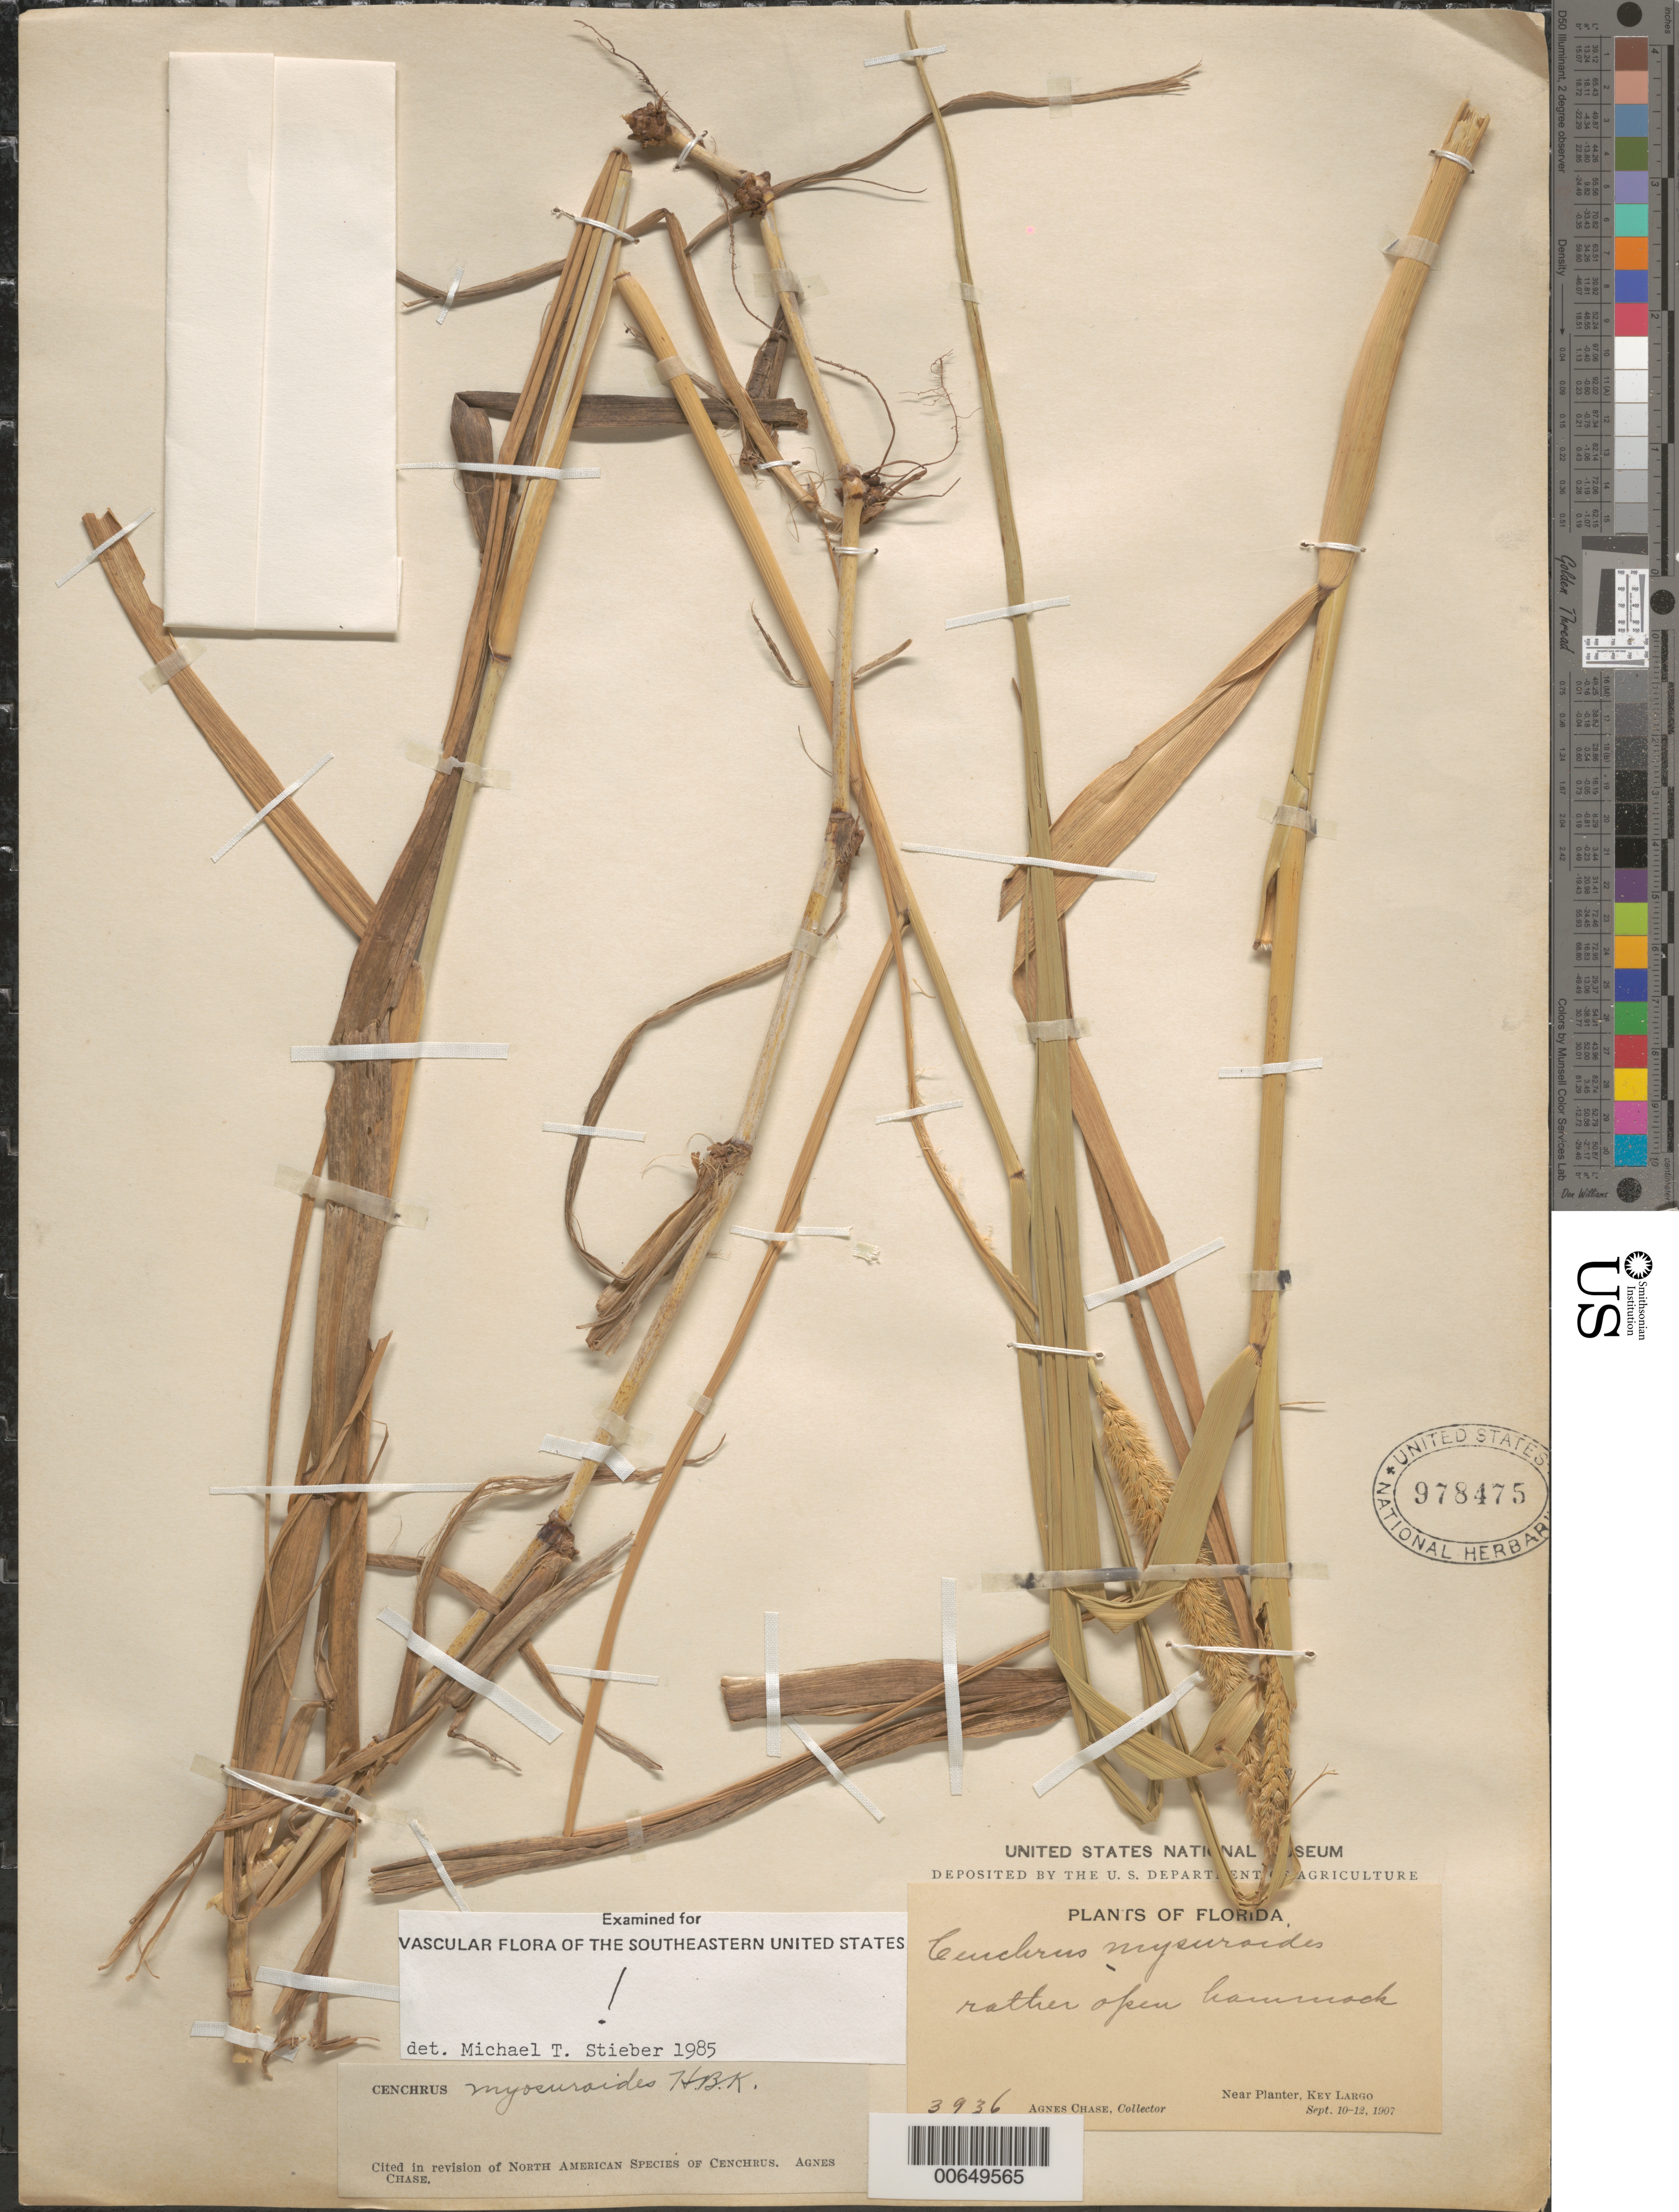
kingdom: Plantae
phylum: Tracheophyta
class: Liliopsida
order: Poales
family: Poaceae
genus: Cenchrus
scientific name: Cenchrus myosuroides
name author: Kunth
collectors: A. Chase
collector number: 3936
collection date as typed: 10 Nov 1907 to 12 Nov 1907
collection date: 1907-11-10/1907-11-12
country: United States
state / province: Florida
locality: Rather open hammock near Planter, Key Largo.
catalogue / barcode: US 978475